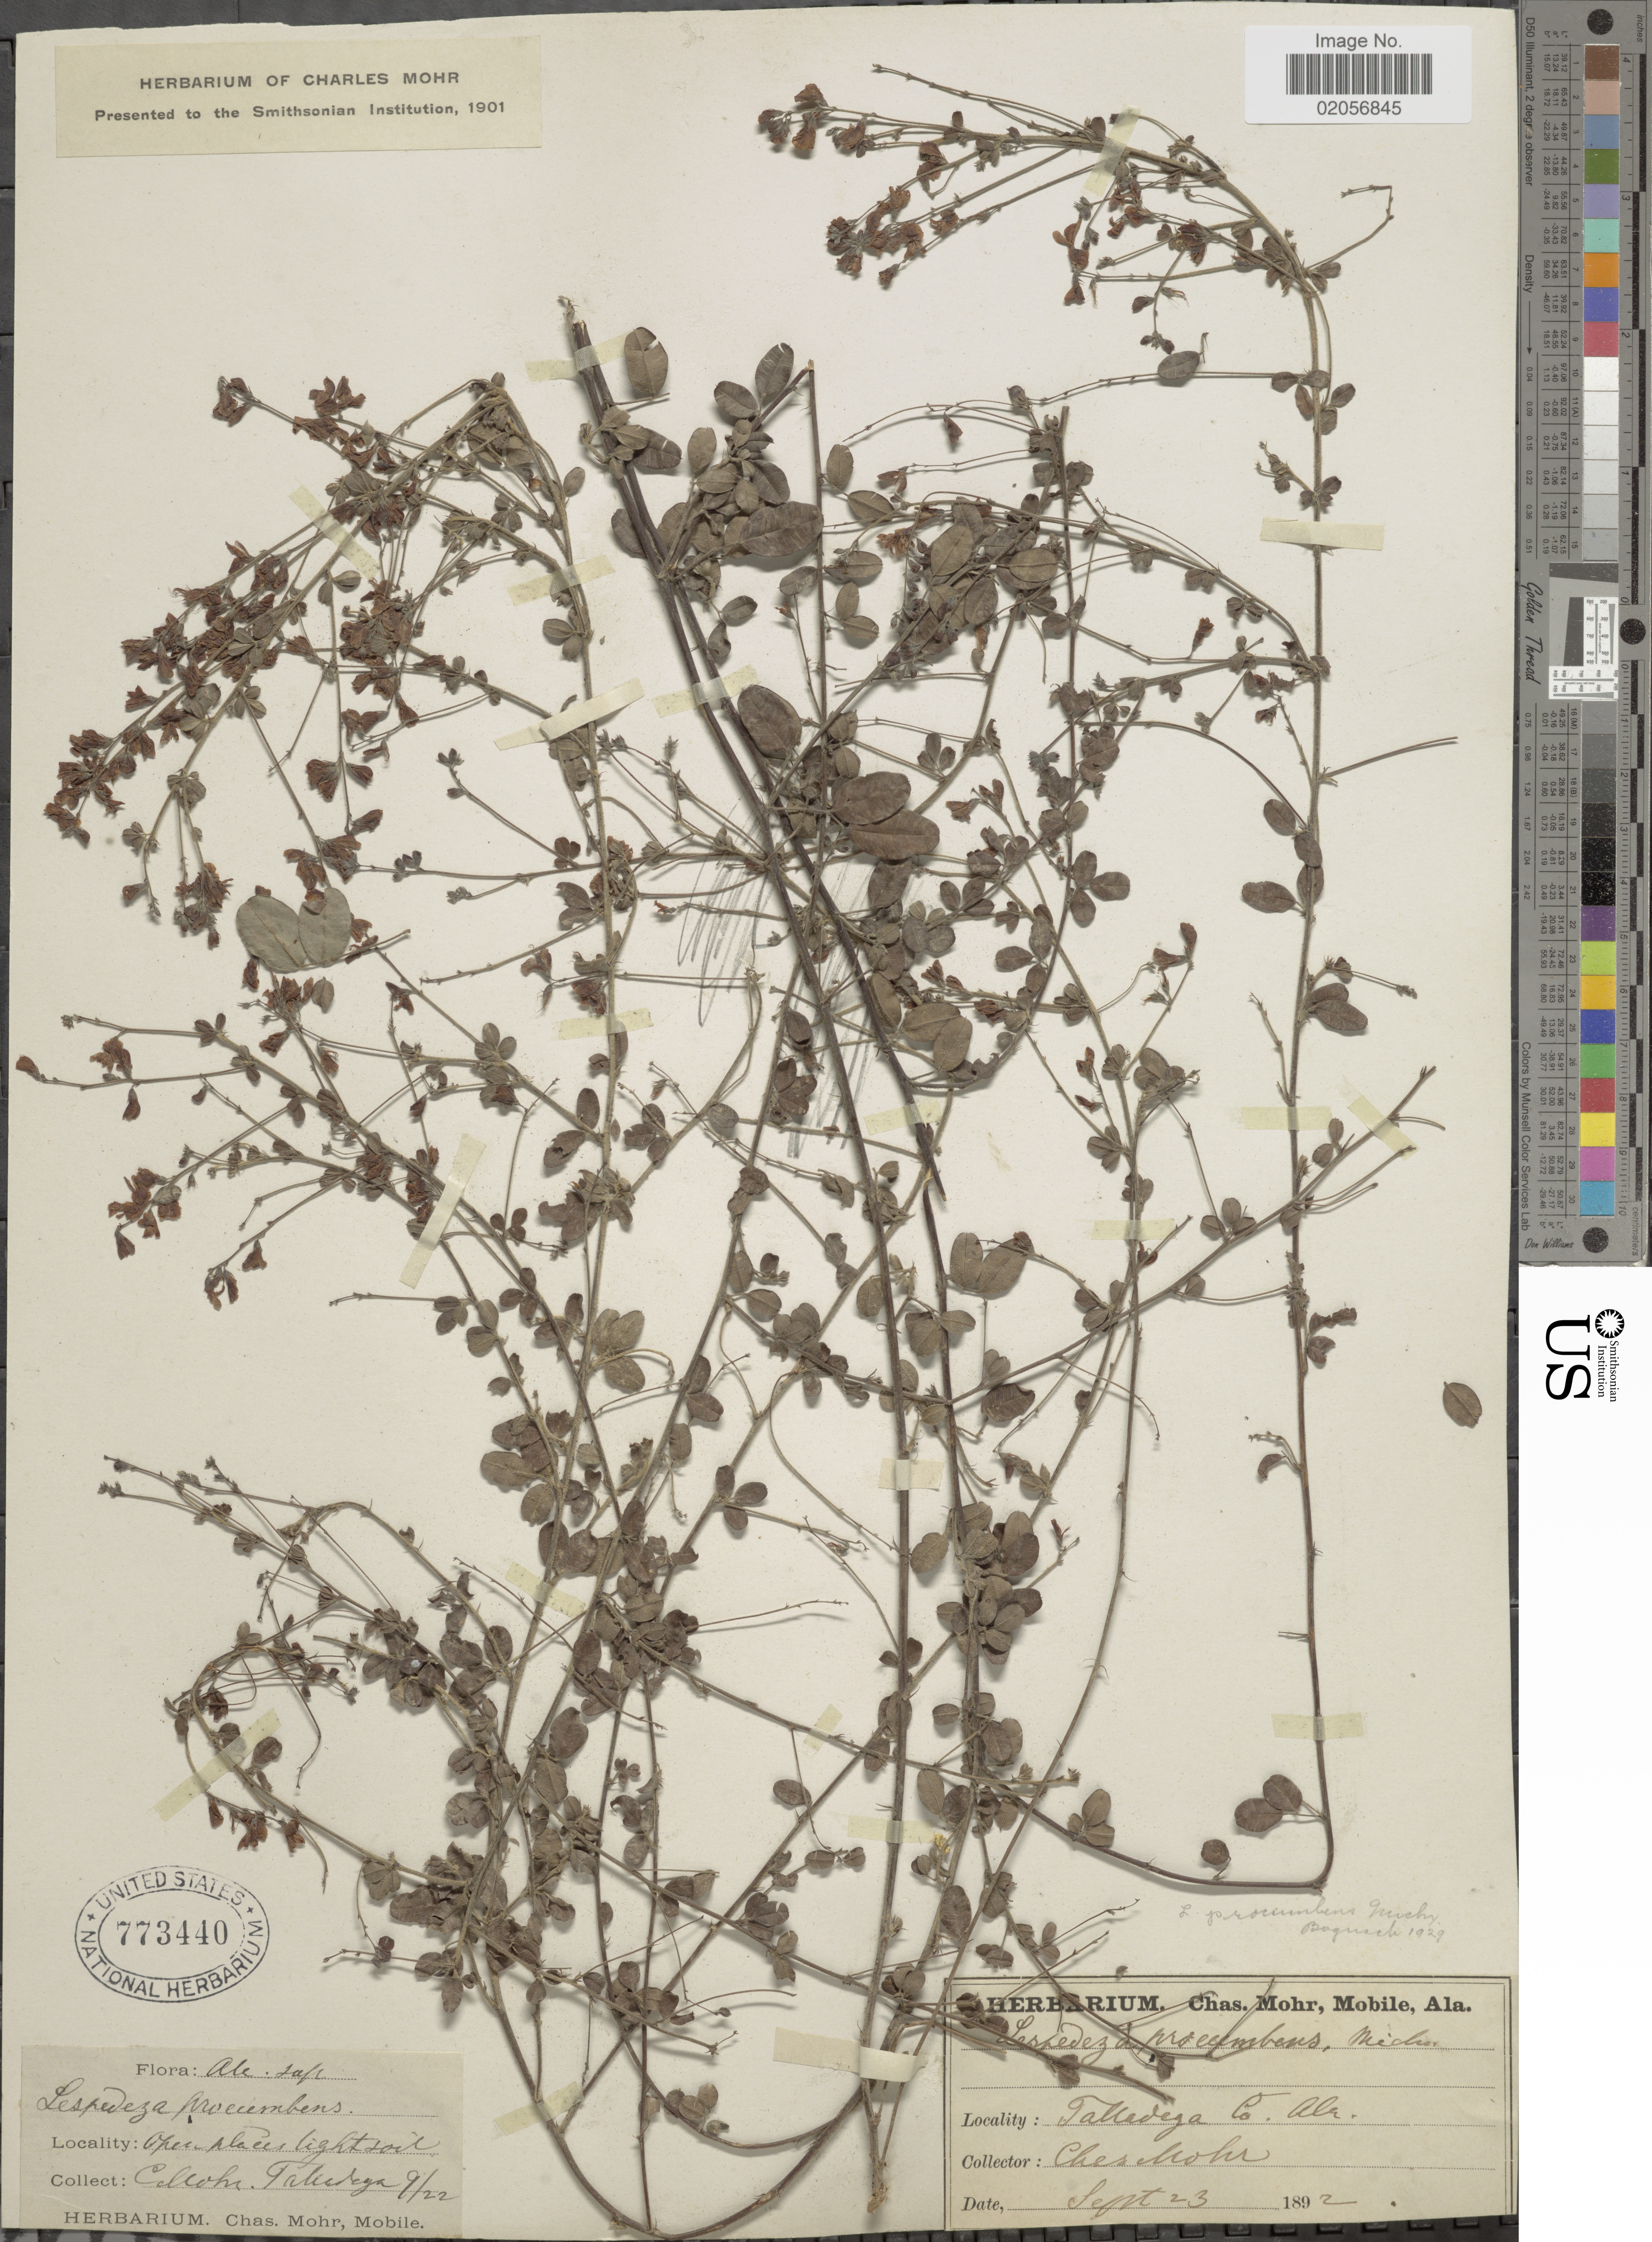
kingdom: Plantae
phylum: Tracheophyta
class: Magnoliopsida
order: Fabales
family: Fabaceae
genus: Lespedeza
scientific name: Lespedeza procumbens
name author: Michx.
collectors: C. T. Mohr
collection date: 1892-09-23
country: United States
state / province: Alabama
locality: Talladega Co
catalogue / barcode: US 773440